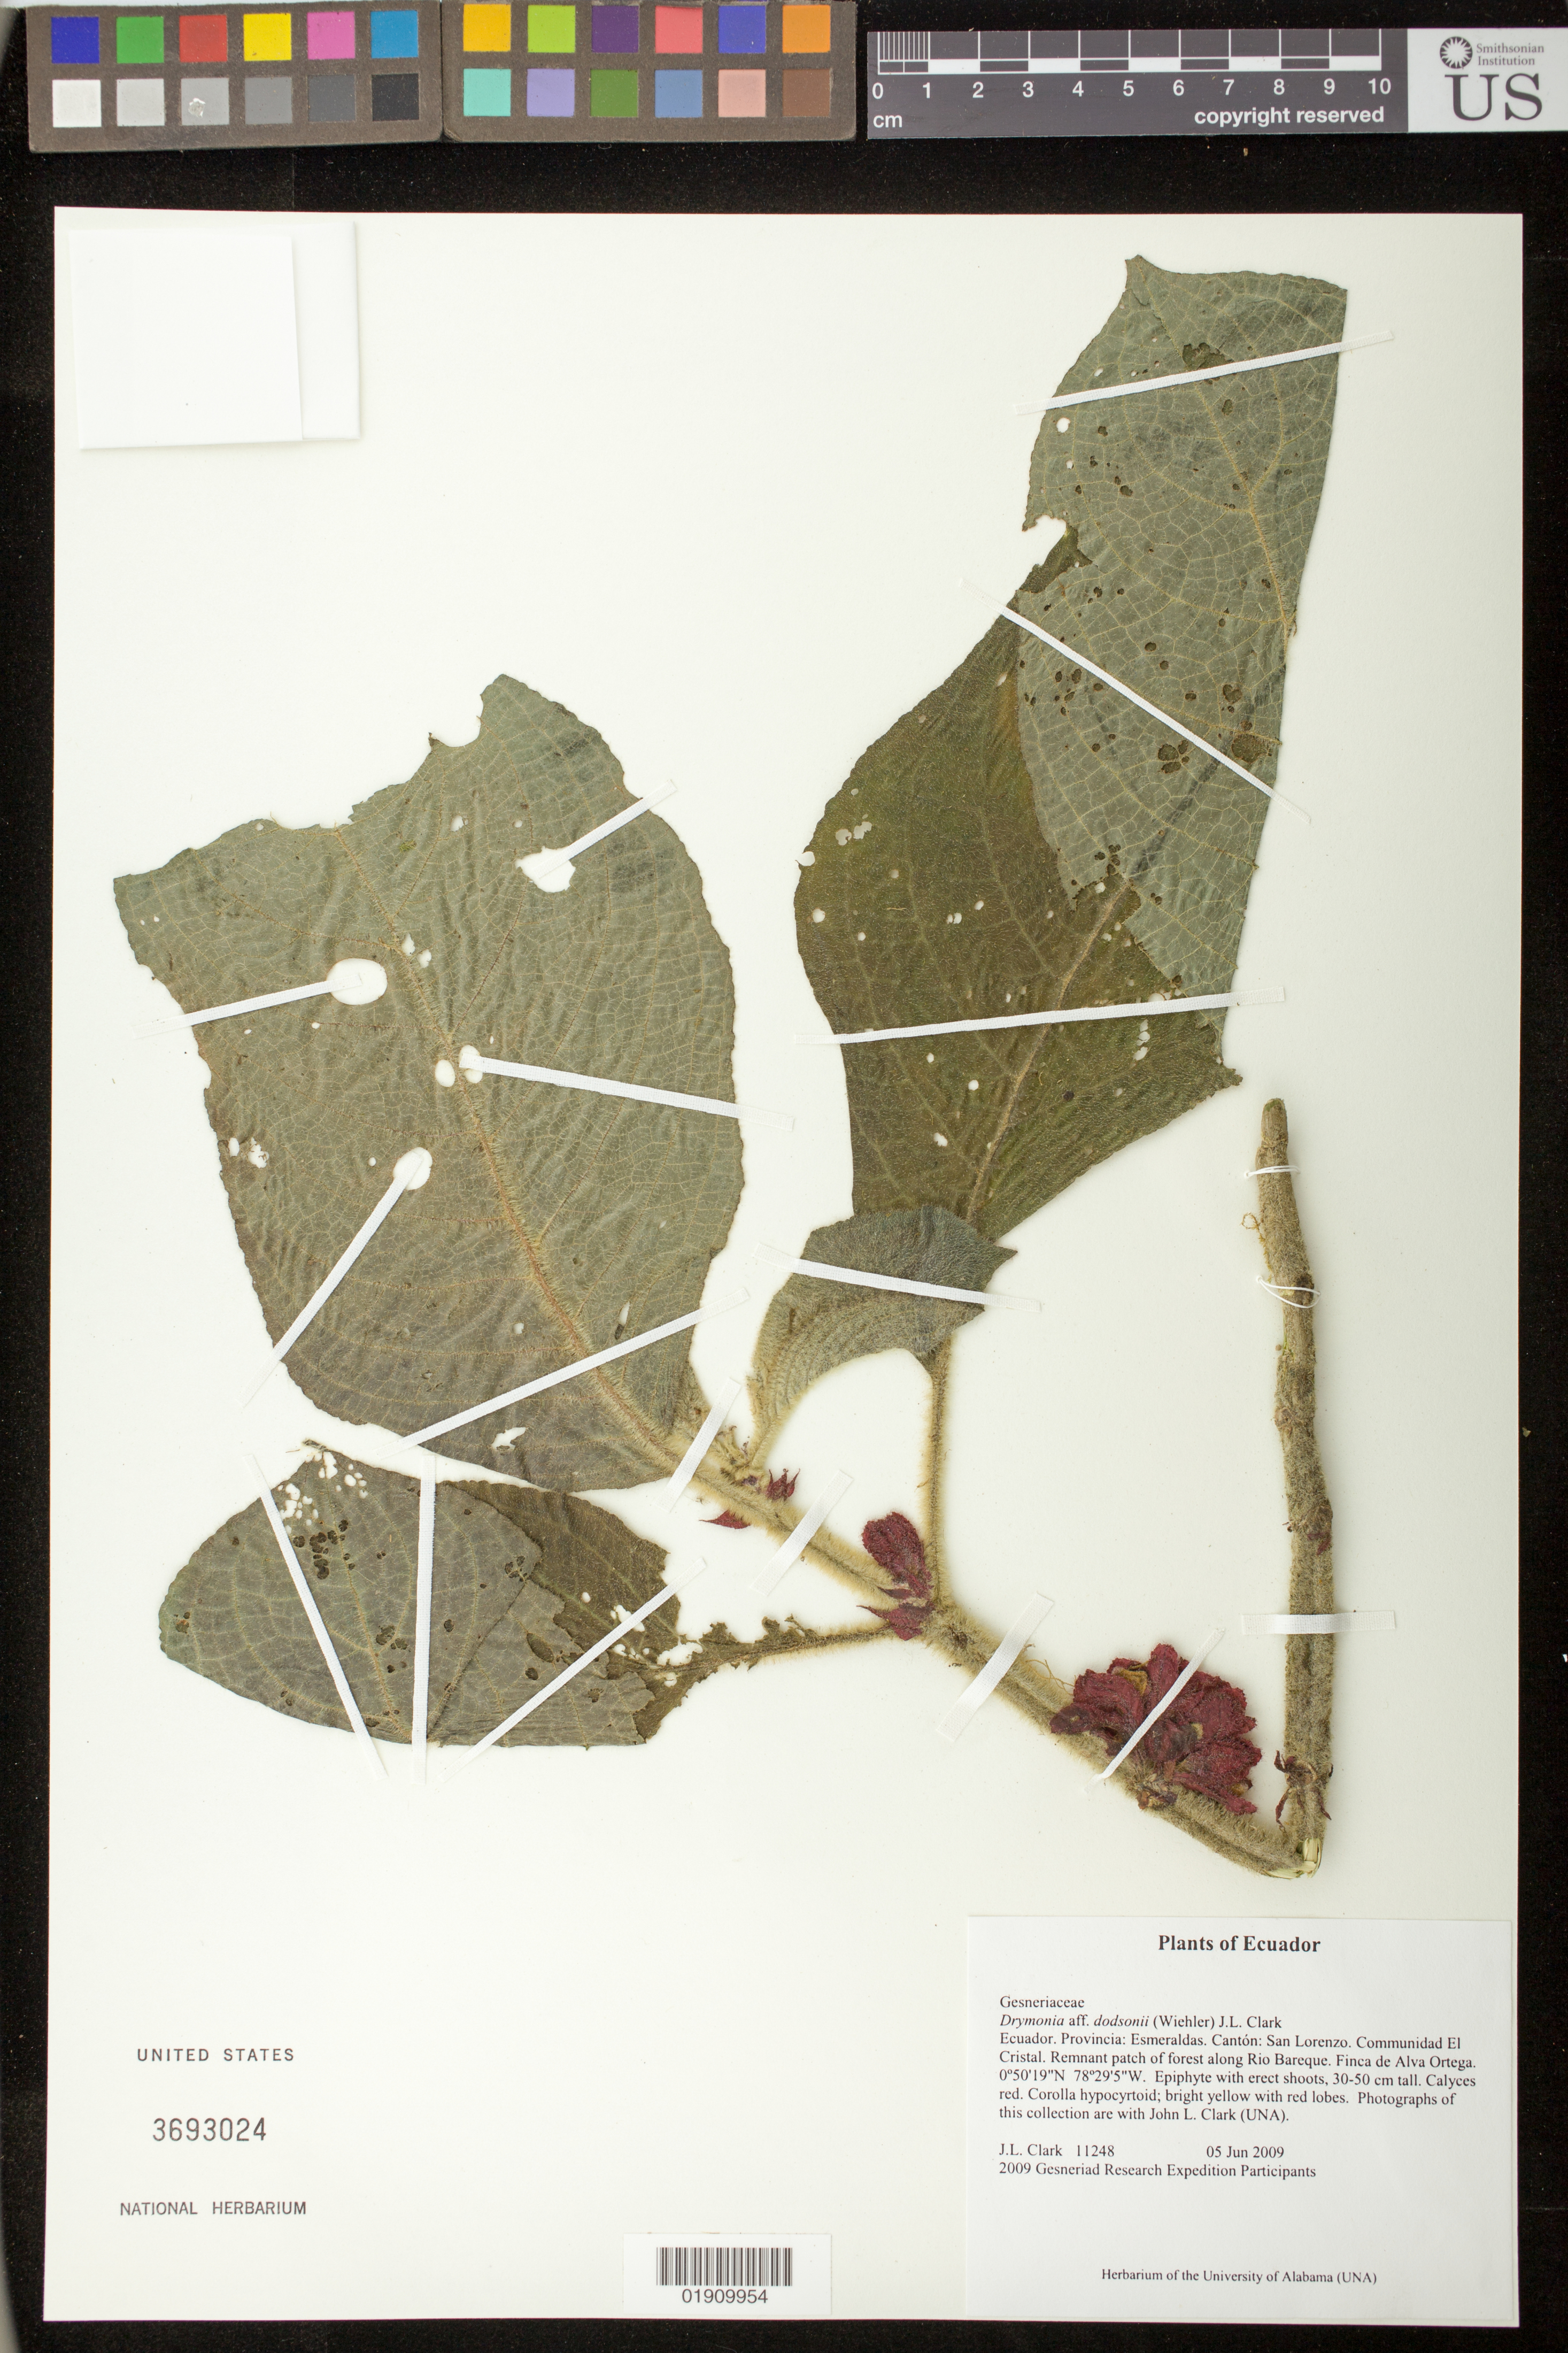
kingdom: Plantae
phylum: Tracheophyta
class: Magnoliopsida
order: Lamiales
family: Gesneriaceae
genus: Drymonia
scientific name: Drymonia dodsonii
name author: (Wiehler) Clark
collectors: J. L. Clark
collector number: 11248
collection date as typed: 05 Jun 2009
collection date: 2009-06-05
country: Ecuador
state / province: Esmeraldas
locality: Ecuador. Provincia; Esmeraldas. Canton: San Lorenzo. Communidad El Cristal. Remnant patch of forest along Rio Bareque. Finca de Alva Ortega.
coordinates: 0°50'19"N, 78°29'5"W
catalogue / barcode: US 3693024